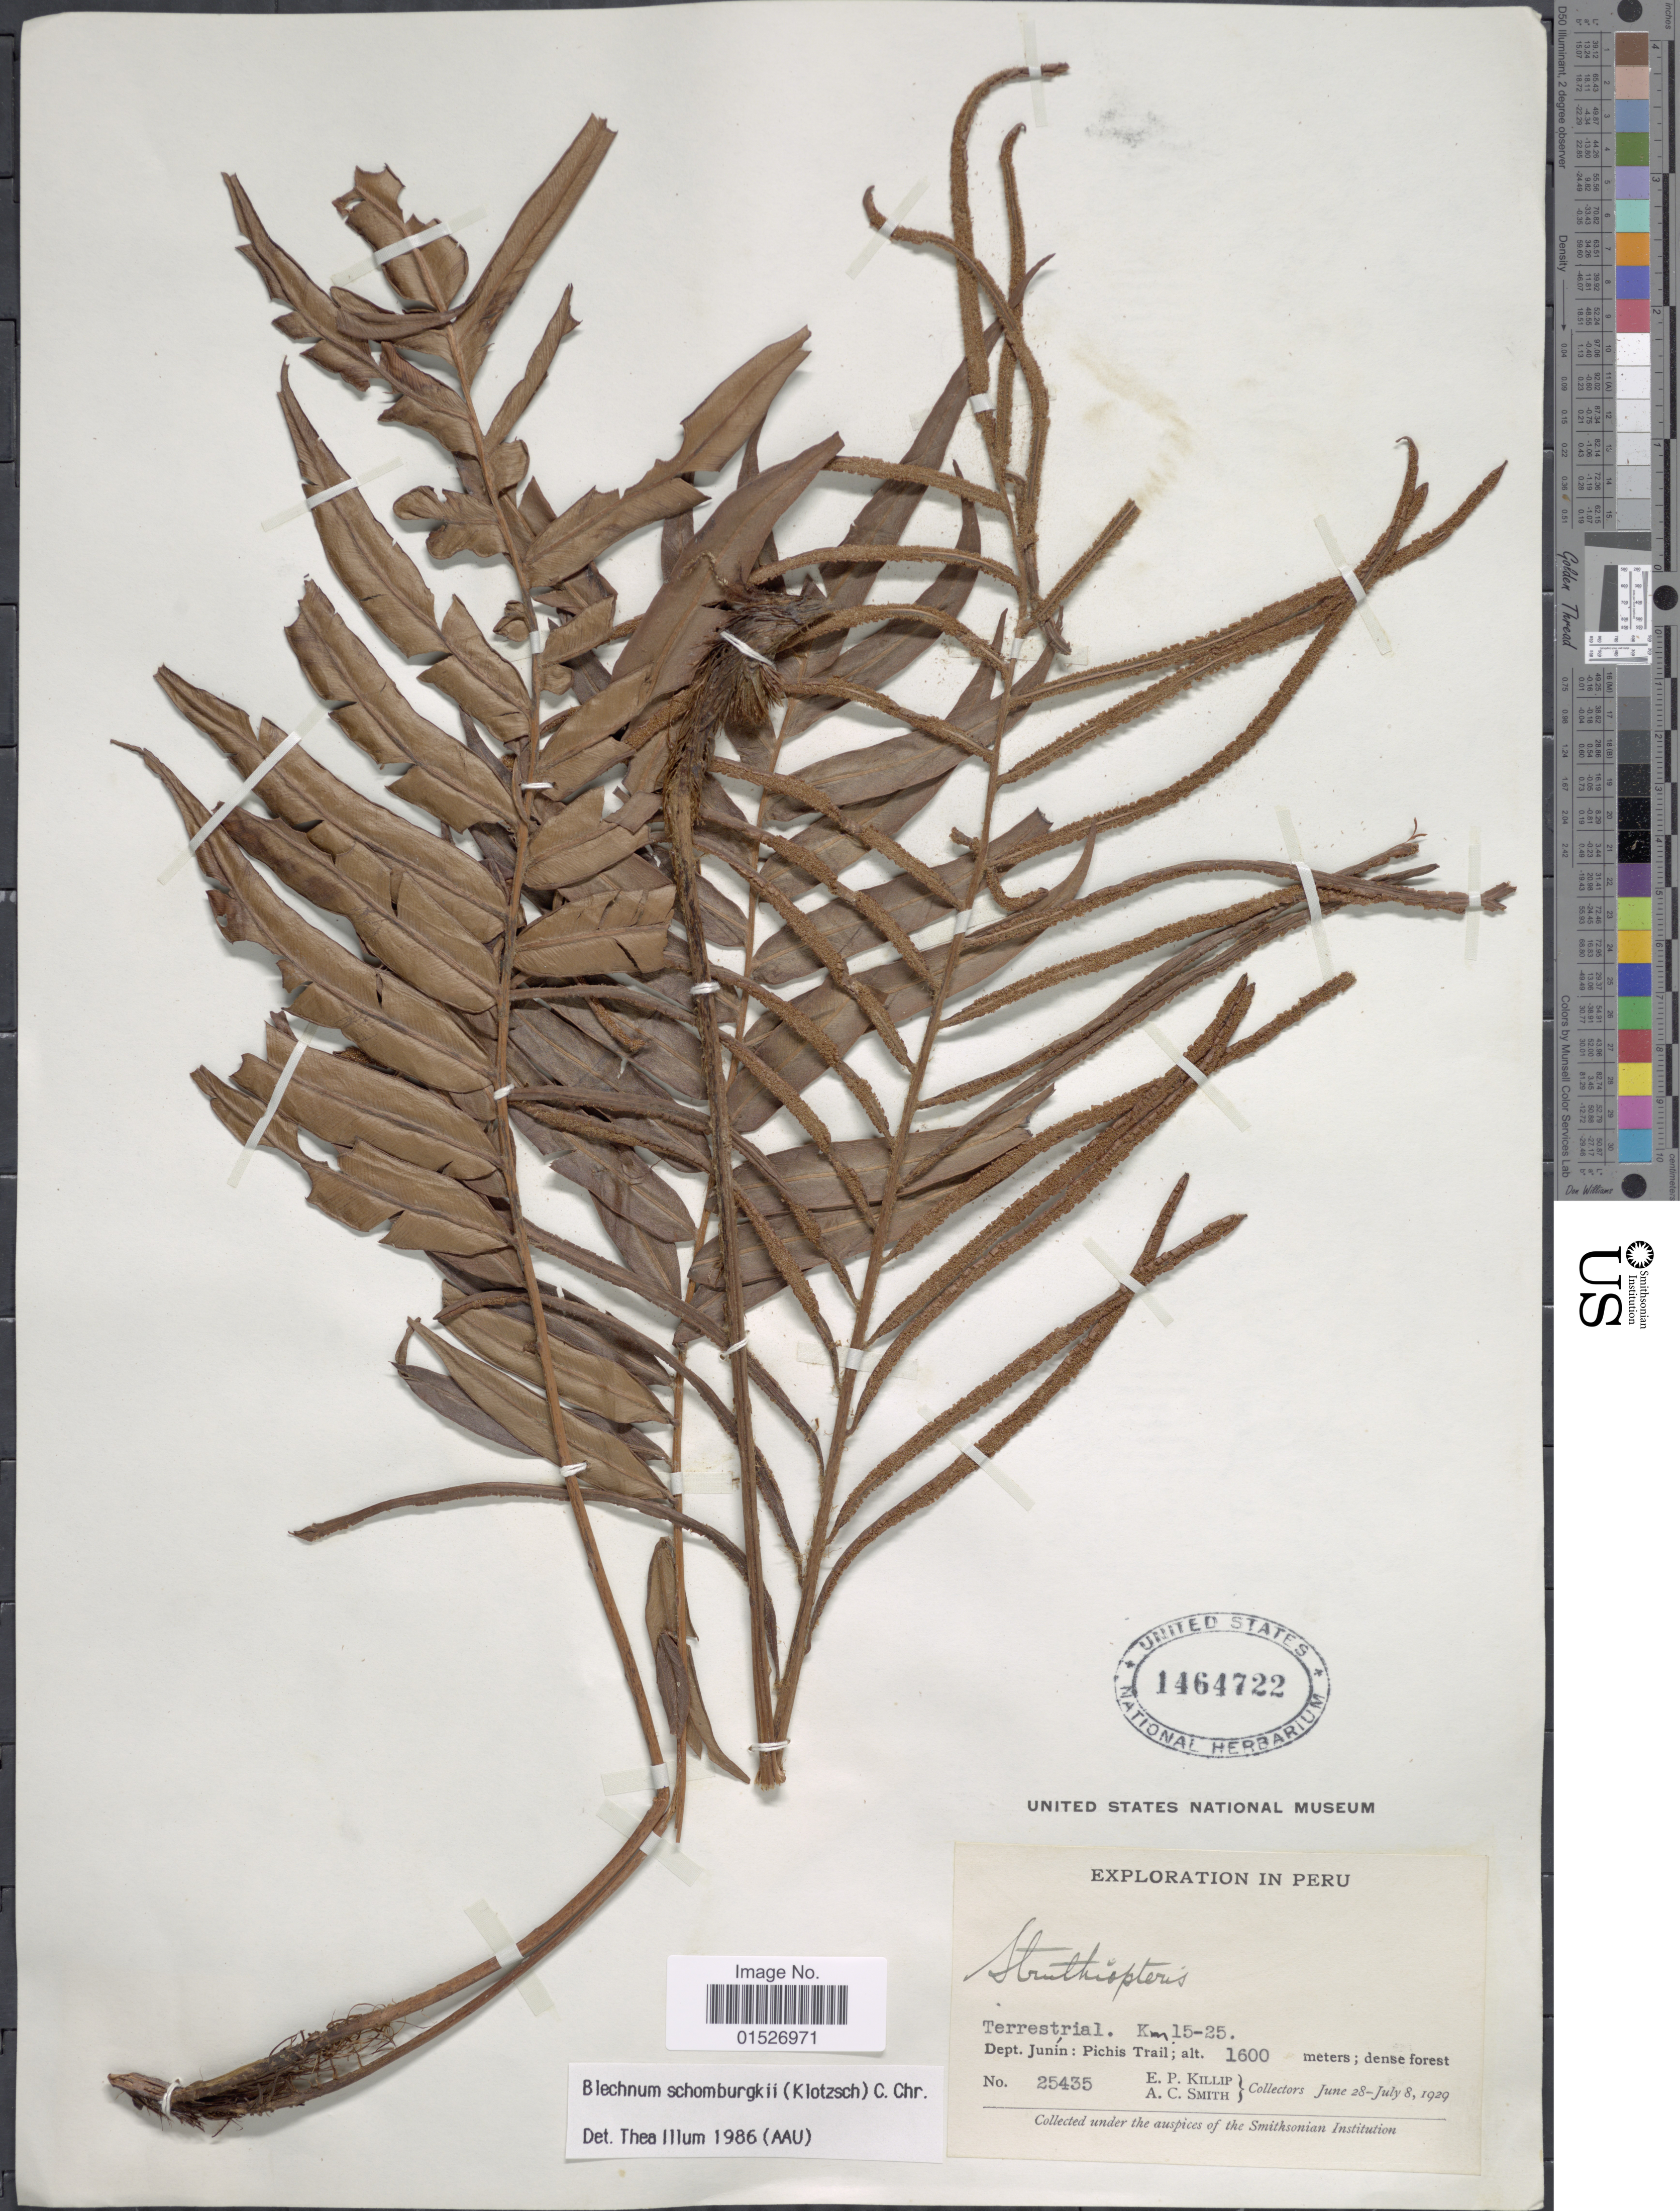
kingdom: Plantae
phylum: Tracheophyta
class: Polypodiopsida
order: Polypodiales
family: Blechnaceae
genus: Blechnum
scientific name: Blechnum schomburgkii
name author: (Klotzsch) C. Chr.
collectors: E. P. Killip & A. C. Smith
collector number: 254335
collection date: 1929-06-28/1929-07-08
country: Peru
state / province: Junín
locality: Km 15-25, Dept. Junin: Pichis Trail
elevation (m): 1600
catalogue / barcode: US 1464722